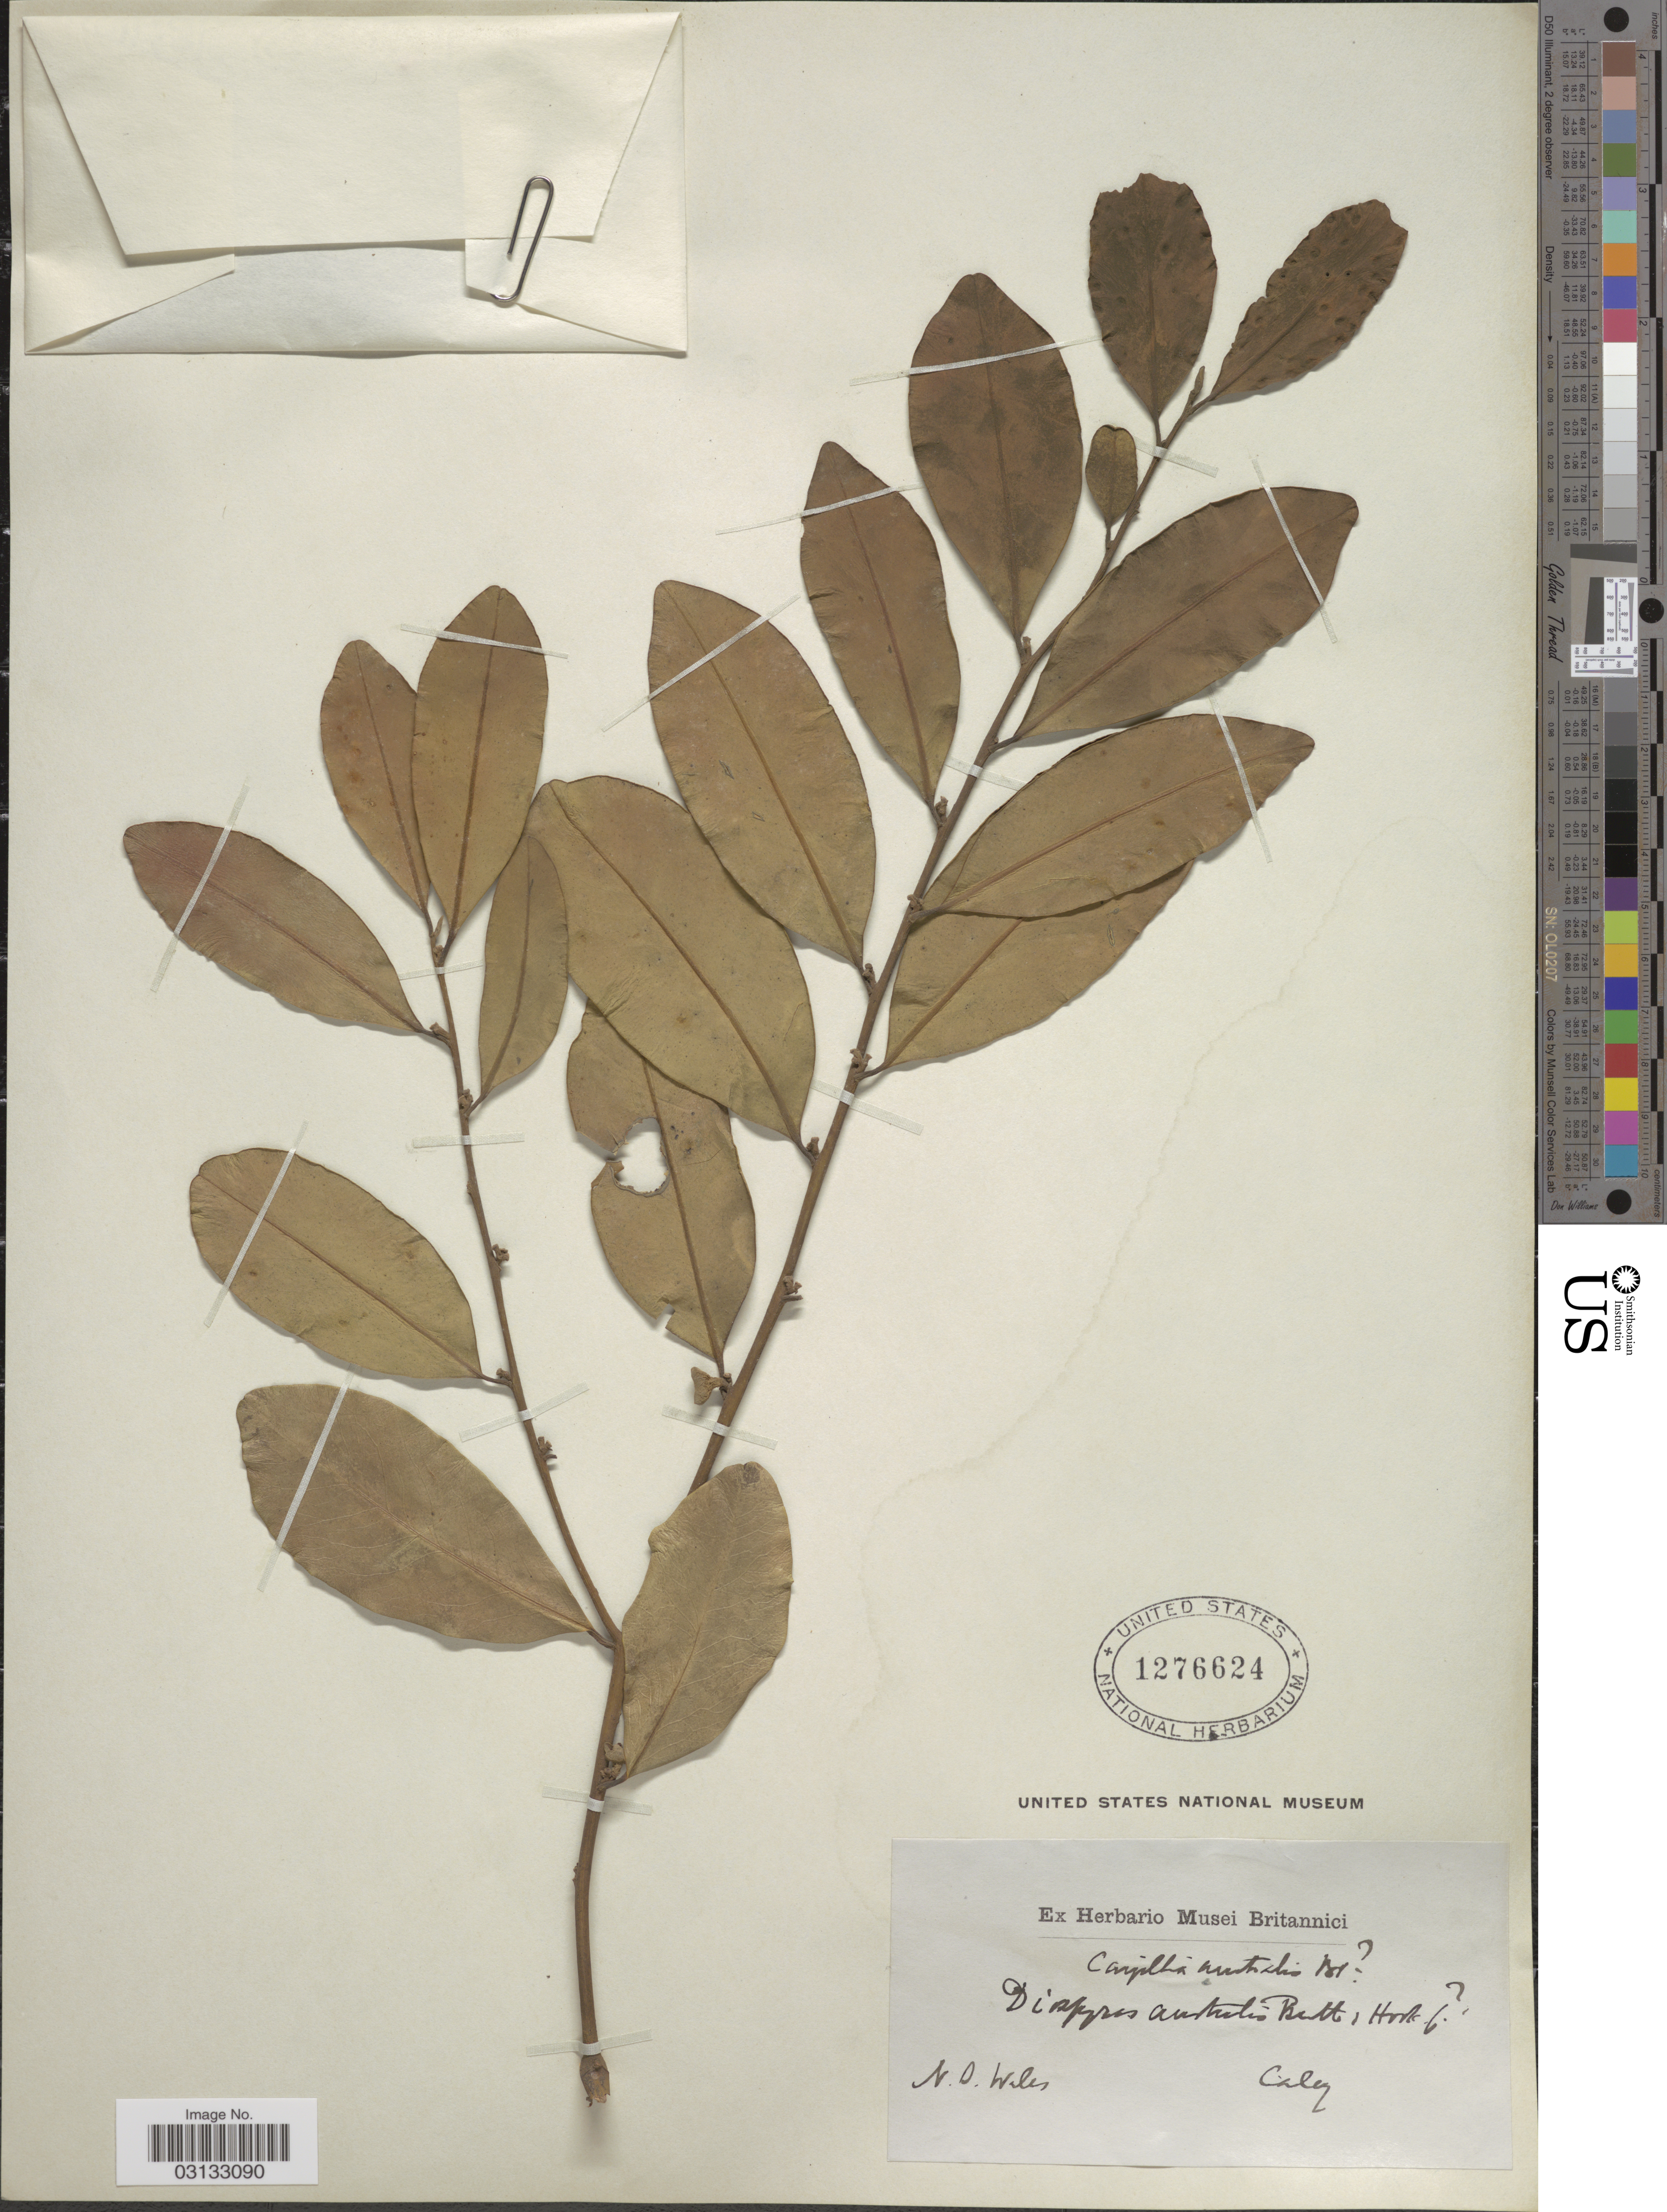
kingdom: Plantae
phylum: Tracheophyta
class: Magnoliopsida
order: Ericales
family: Ebenaceae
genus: Diospyros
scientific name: Diospyros australis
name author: (R. Br.) F.M. Bailey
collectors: -. Caley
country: Australia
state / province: New South Wales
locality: N. S. Wales.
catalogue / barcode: US 1276624